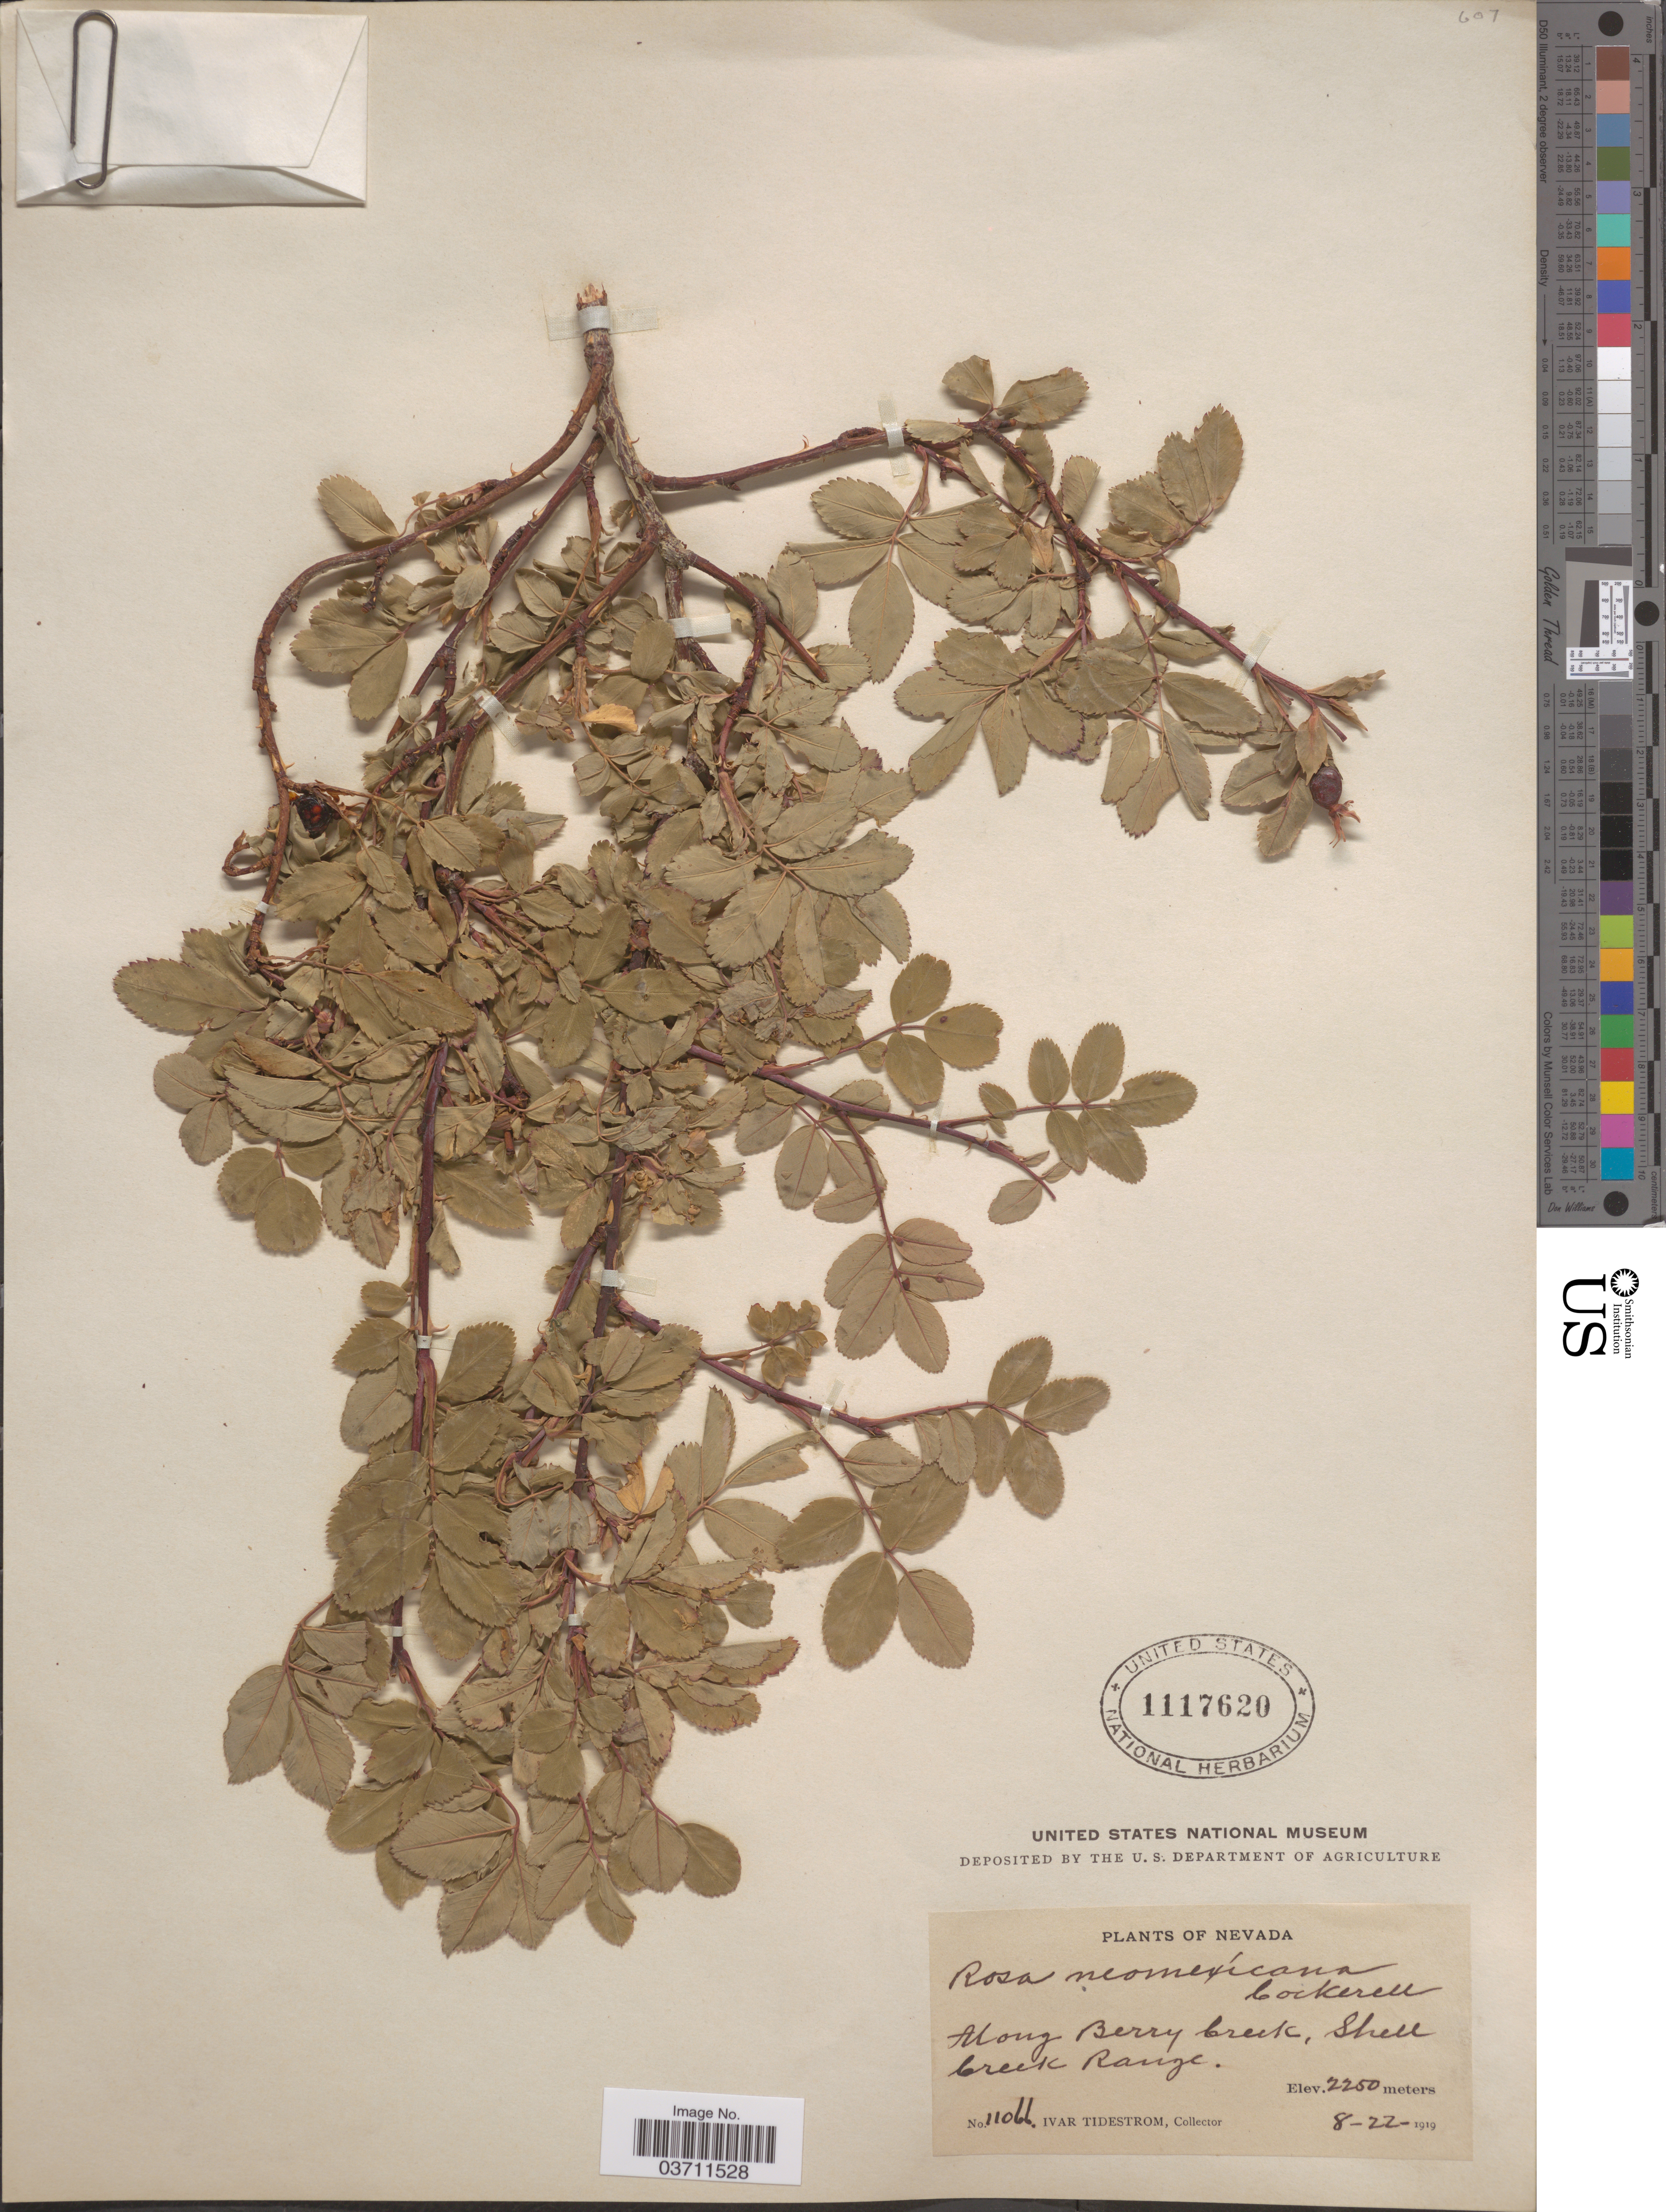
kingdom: Plantae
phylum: Tracheophyta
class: Magnoliopsida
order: Rosales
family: Rosaceae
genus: Rosa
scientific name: Rosa neomexicana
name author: Cockerell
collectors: I. F. Tidestrom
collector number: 11066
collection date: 1919-08-22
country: United States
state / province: Nevada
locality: Along Berry Creek, Shell Creek Range.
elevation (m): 2250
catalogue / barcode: US 1117620